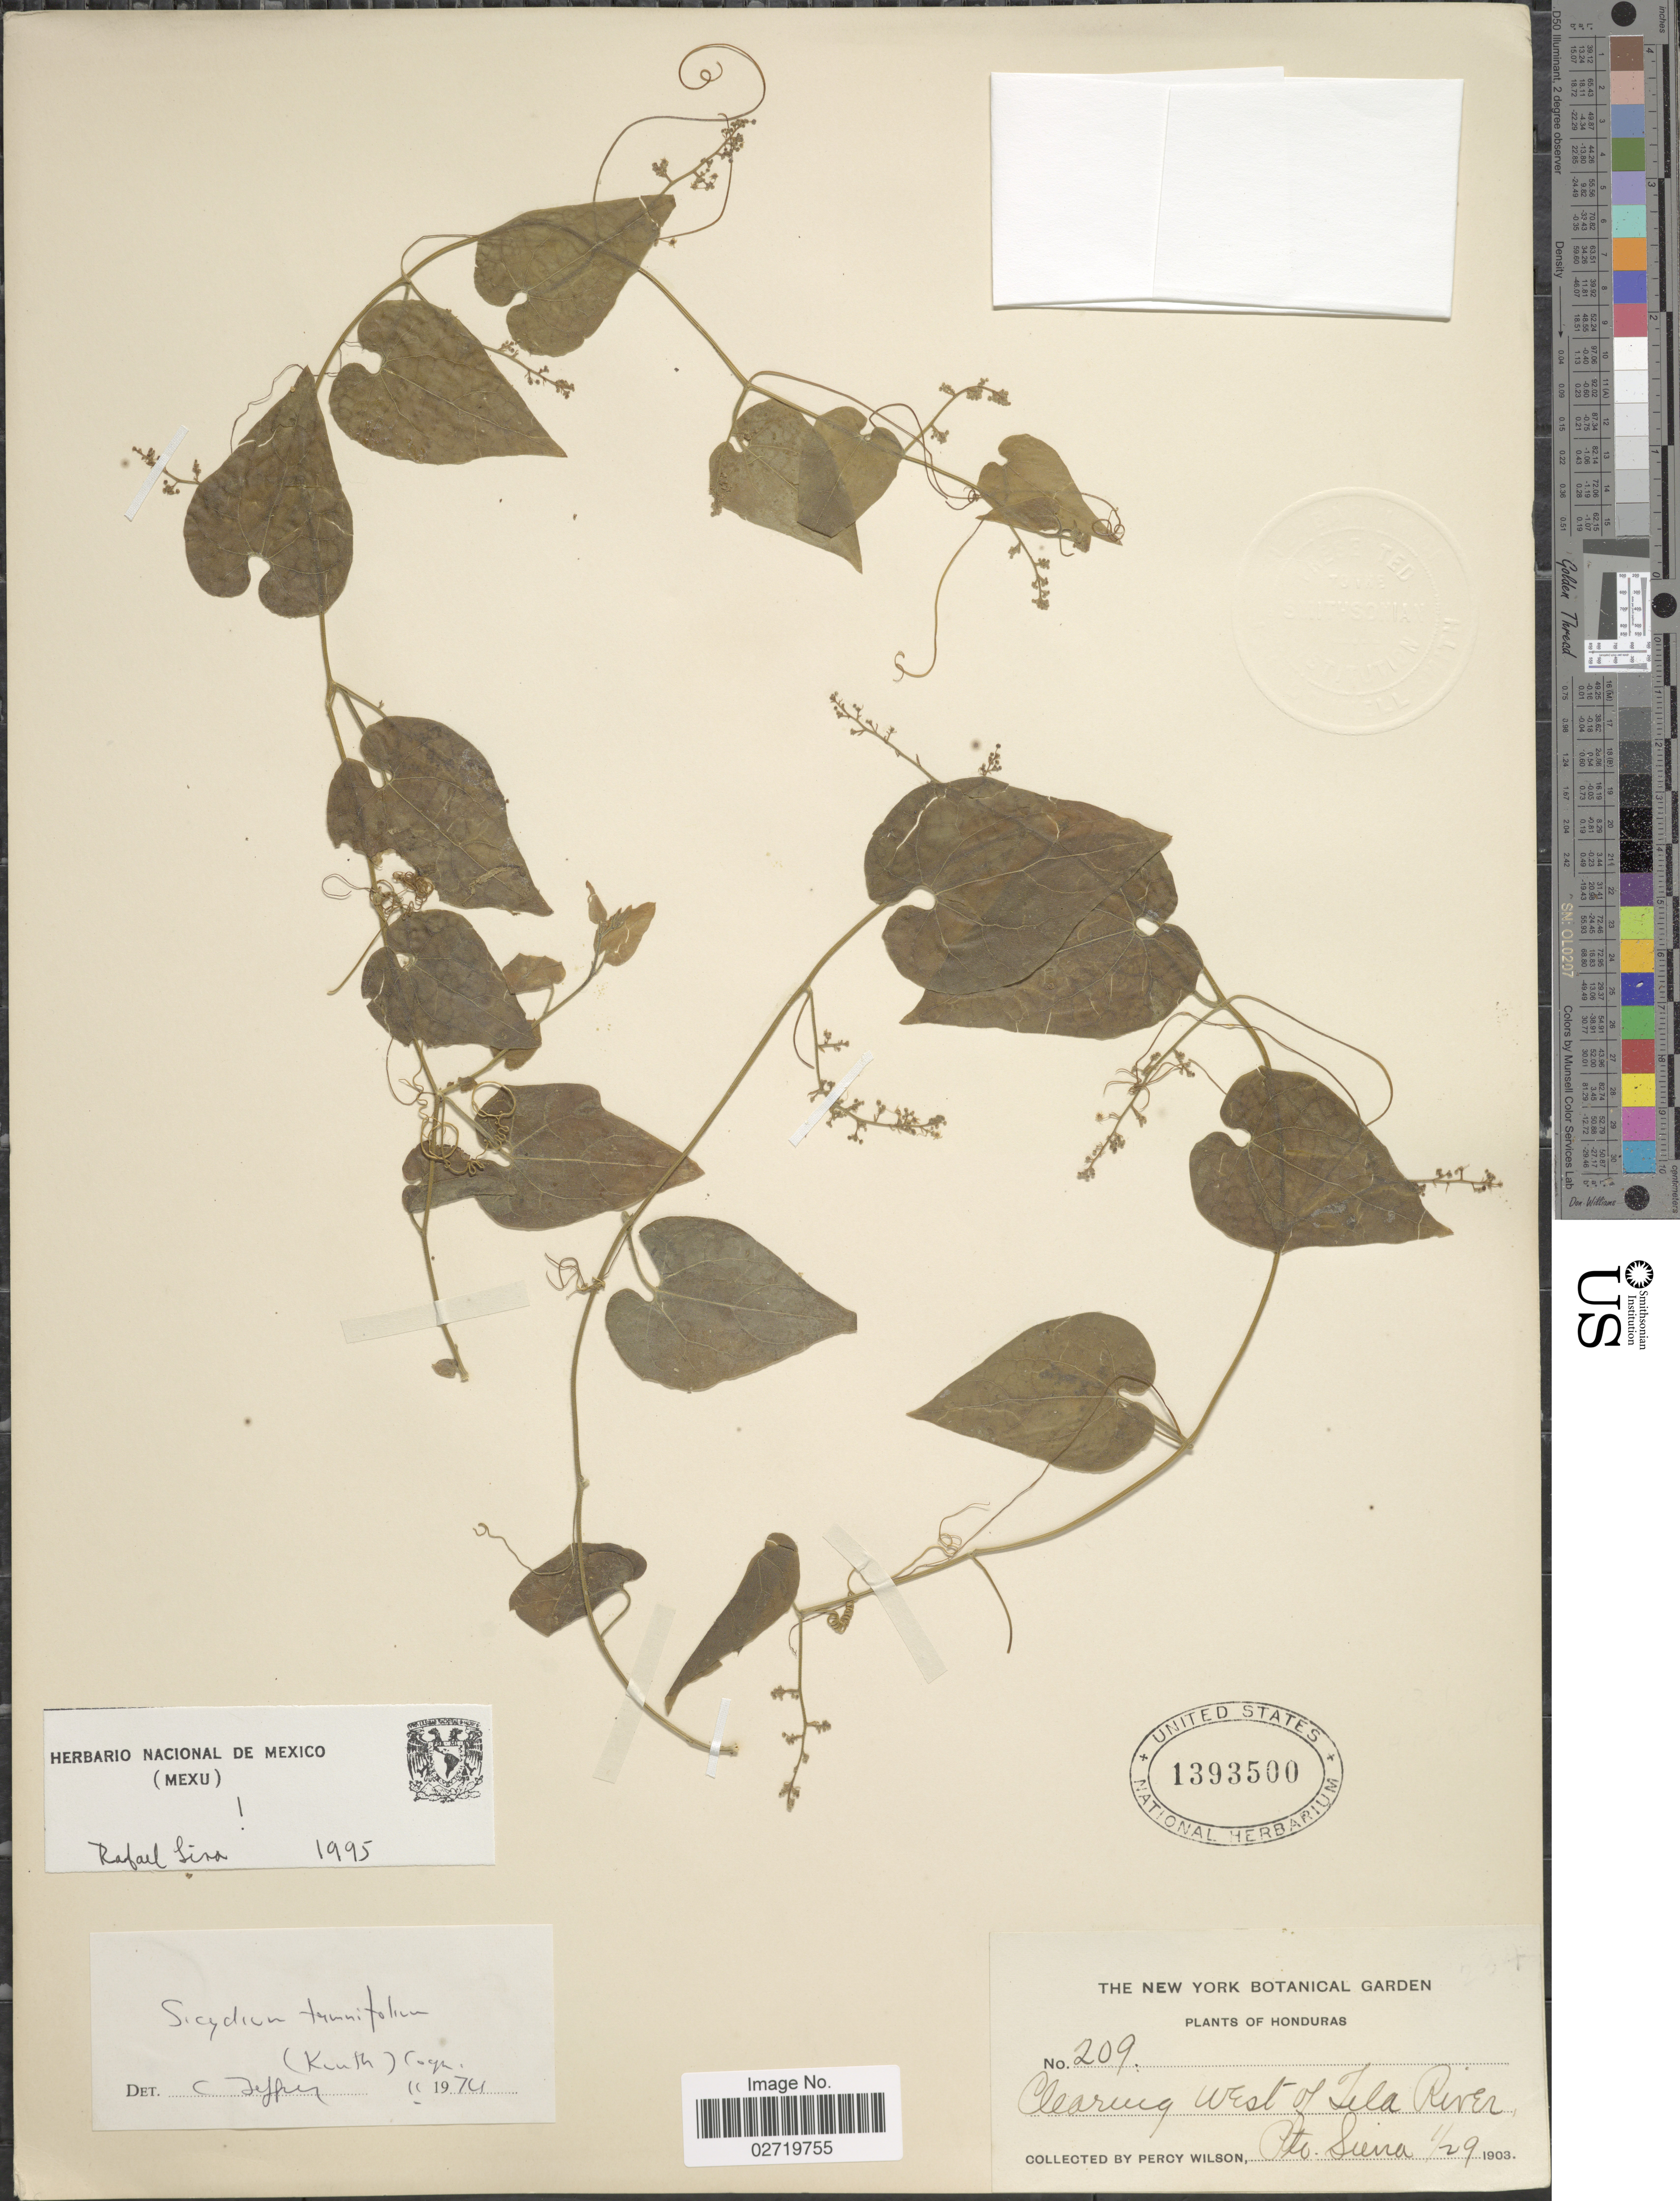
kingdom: Plantae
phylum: Tracheophyta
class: Magnoliopsida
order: Cucurbitales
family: Cucurbitaceae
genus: Sicydium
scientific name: Sicydium tamnifolium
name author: (Kunth) Cogn.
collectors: P. Wilson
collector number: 209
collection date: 1903-01-29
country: Honduras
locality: Clearing West of Tela River, Pto. Sierra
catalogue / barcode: US 1393500